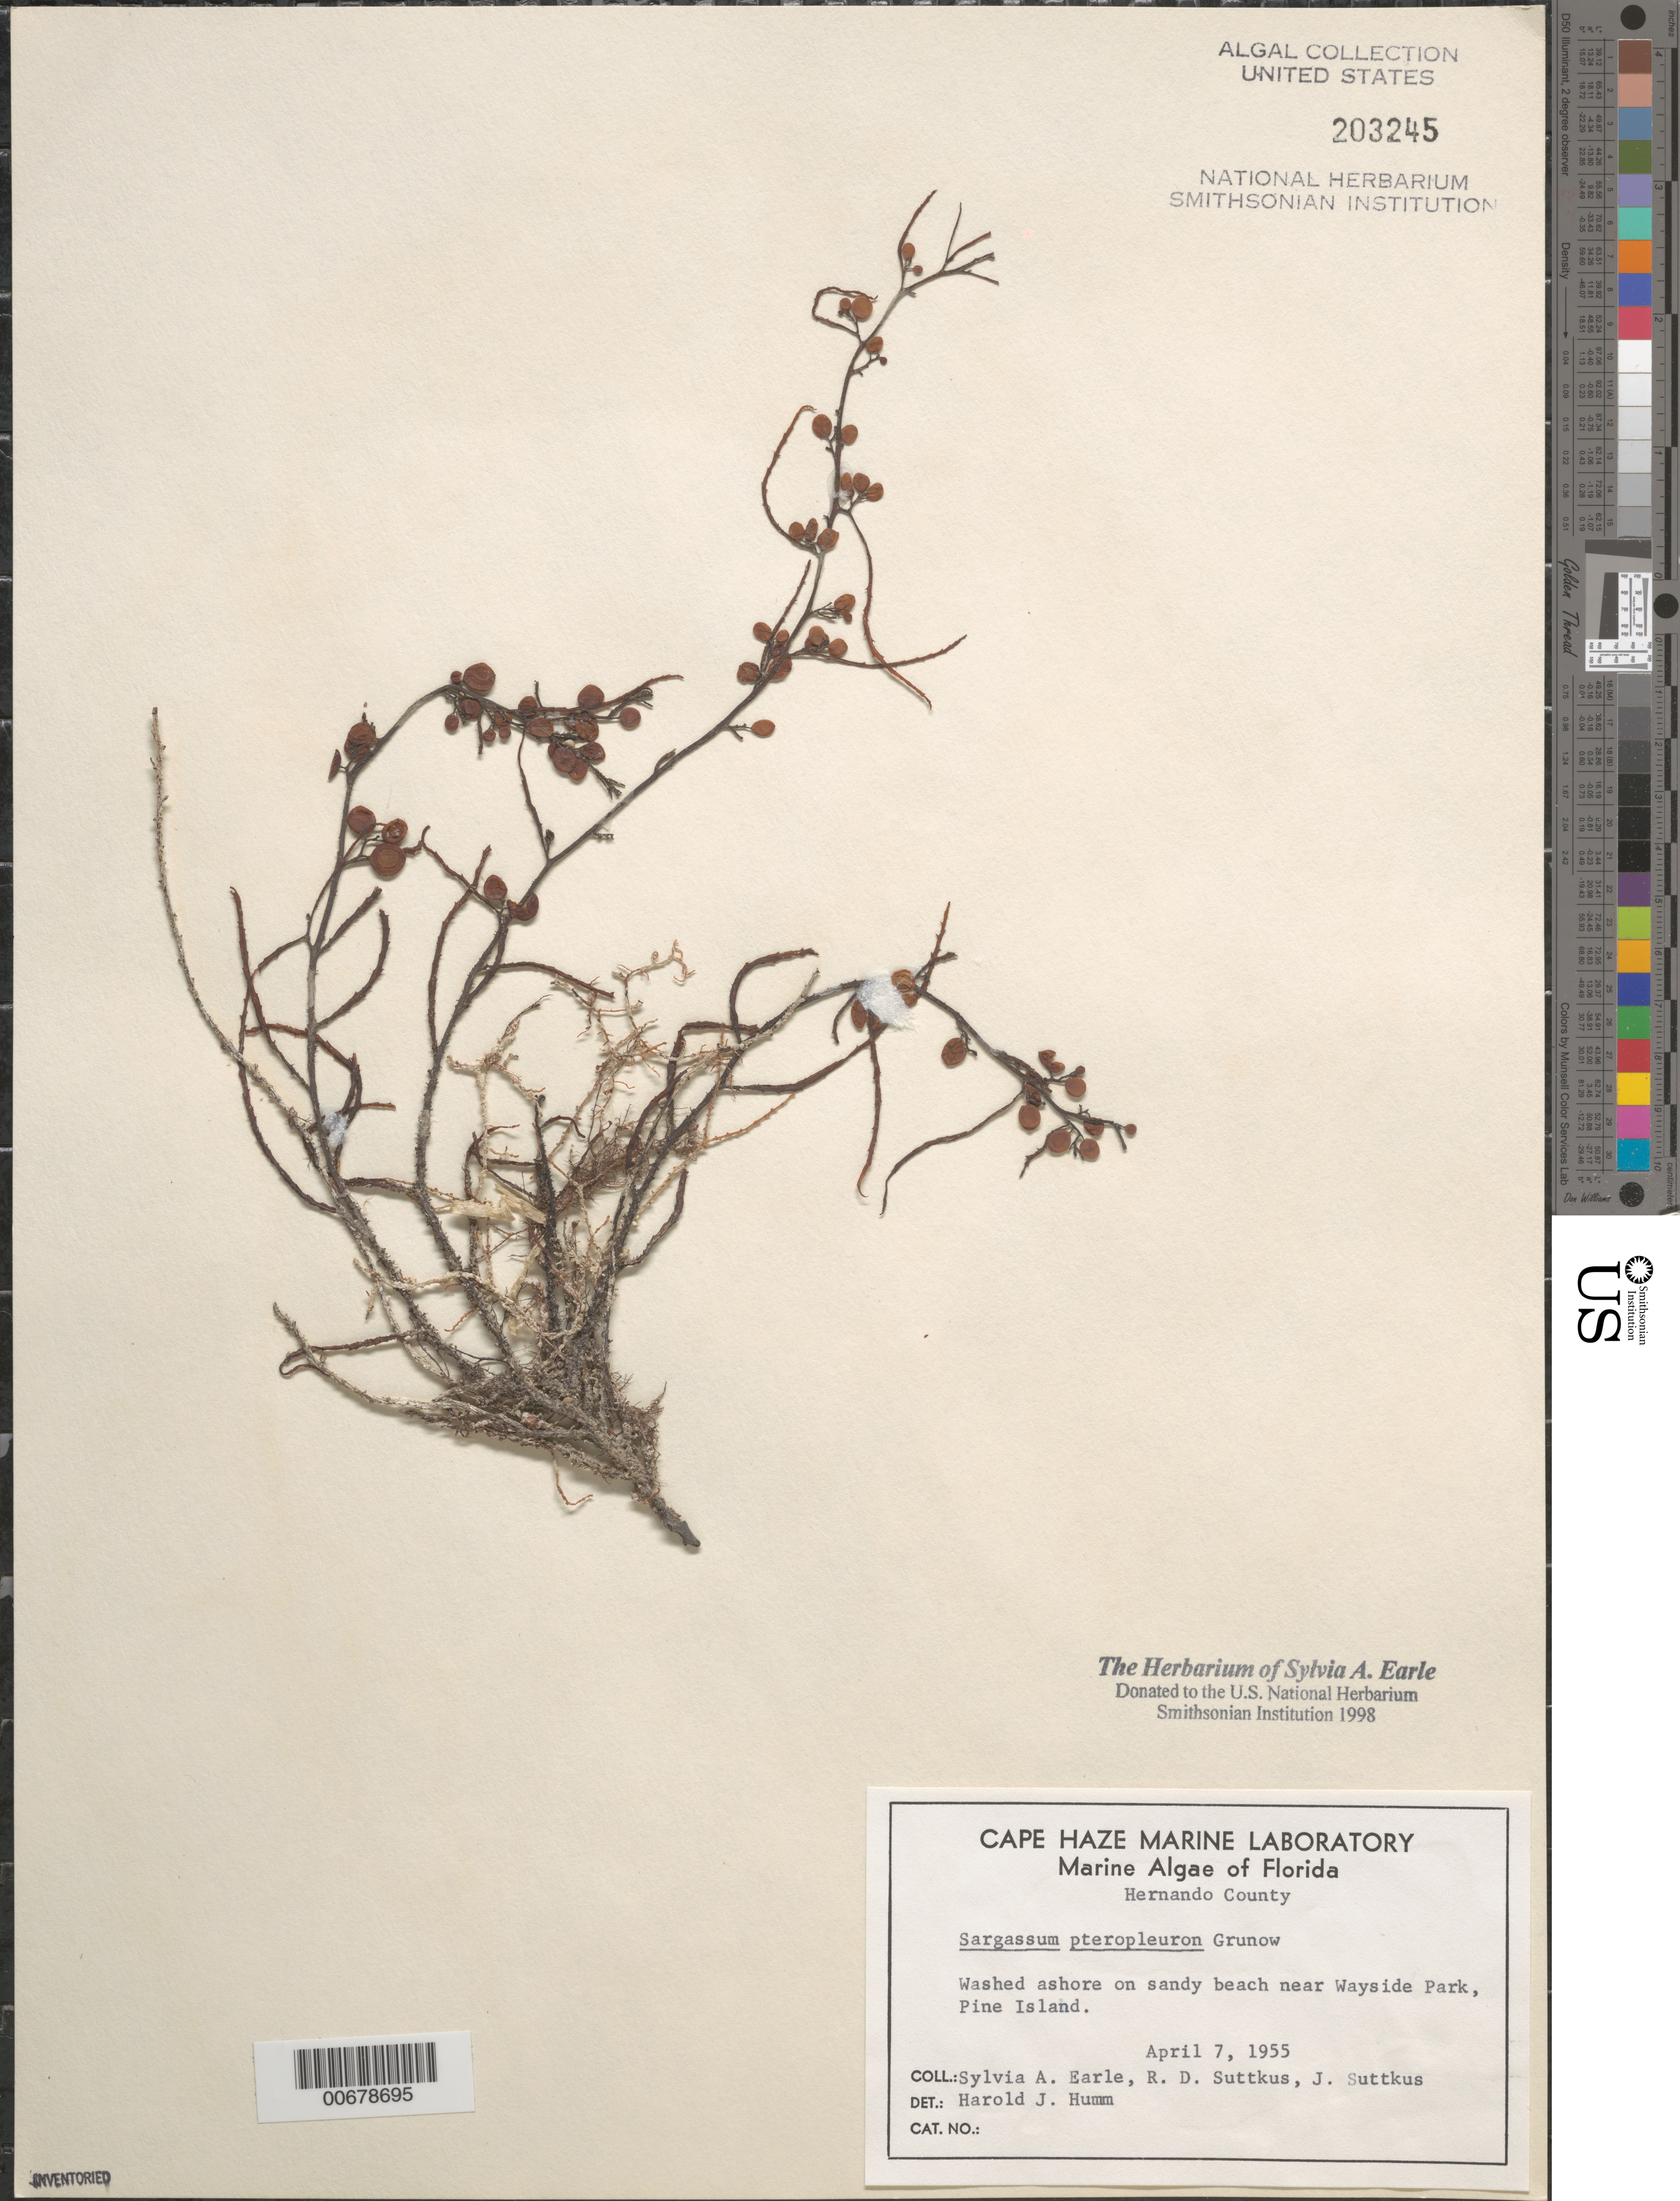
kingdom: Chromista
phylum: Ochrophyta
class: Phaeophyceae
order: Fucales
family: Sargassaceae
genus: Sargassum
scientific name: Sargassum pteropleuron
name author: Grunow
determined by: Humm, Harold J.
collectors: S. A. Earle, R. Suttkus & J. Suttkus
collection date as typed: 07 Apr 1955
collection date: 1955-04-07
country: United States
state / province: Florida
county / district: Hernando County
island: Pine Island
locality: Near Wayside Park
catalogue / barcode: US 203245